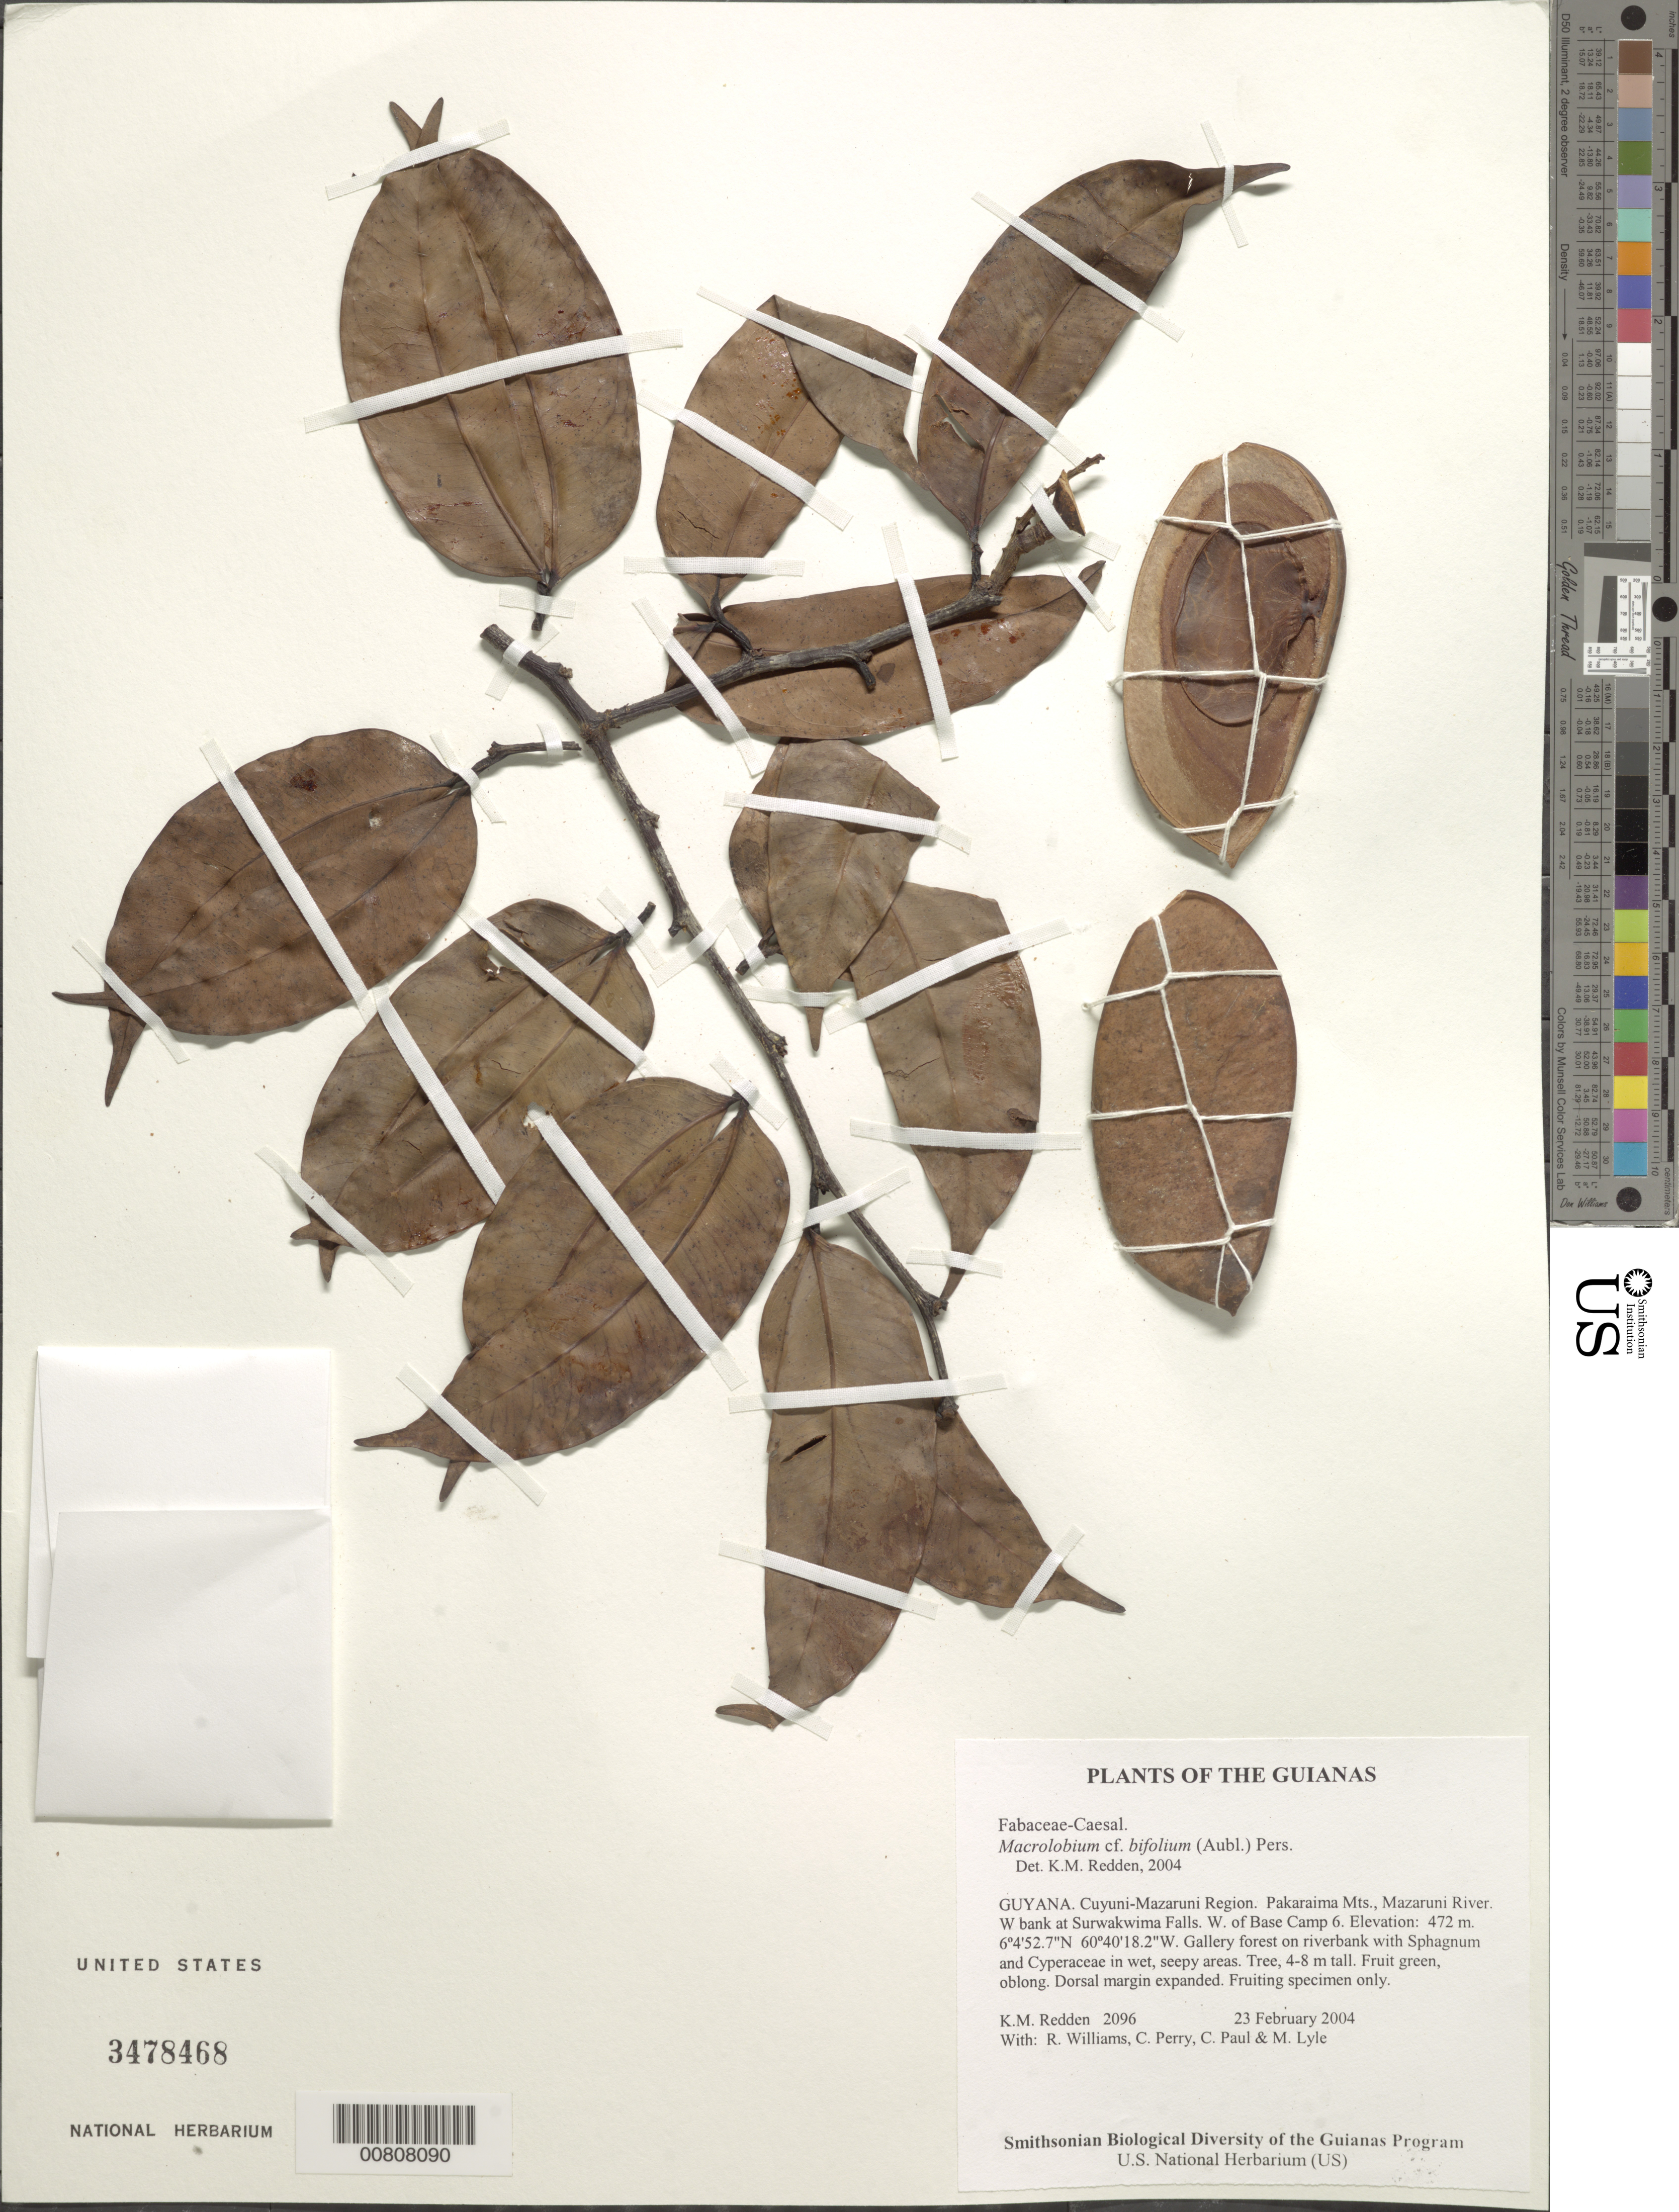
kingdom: Plantae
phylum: Tracheophyta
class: Magnoliopsida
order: Fabales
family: Fabaceae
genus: Macrolobium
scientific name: Macrolobium angustifolium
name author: (Benth.) R.S. Cowan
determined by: Trujillo, A. M.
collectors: K. M. Redden, R. Williams, C. Perry, C. Paul & M. Lyle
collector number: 2096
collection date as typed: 23 February 2004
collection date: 2004-02-23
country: Guyana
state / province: Cuyuni-Mazaruni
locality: Pakaraima Mts., Mazaruni River. W bank at Surwakwima Falls. W. of Base Camp 6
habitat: Gallery forest on riverbank with Sphagnum and Cyperaceae in wet, seepy areas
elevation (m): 472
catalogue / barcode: US 3478468